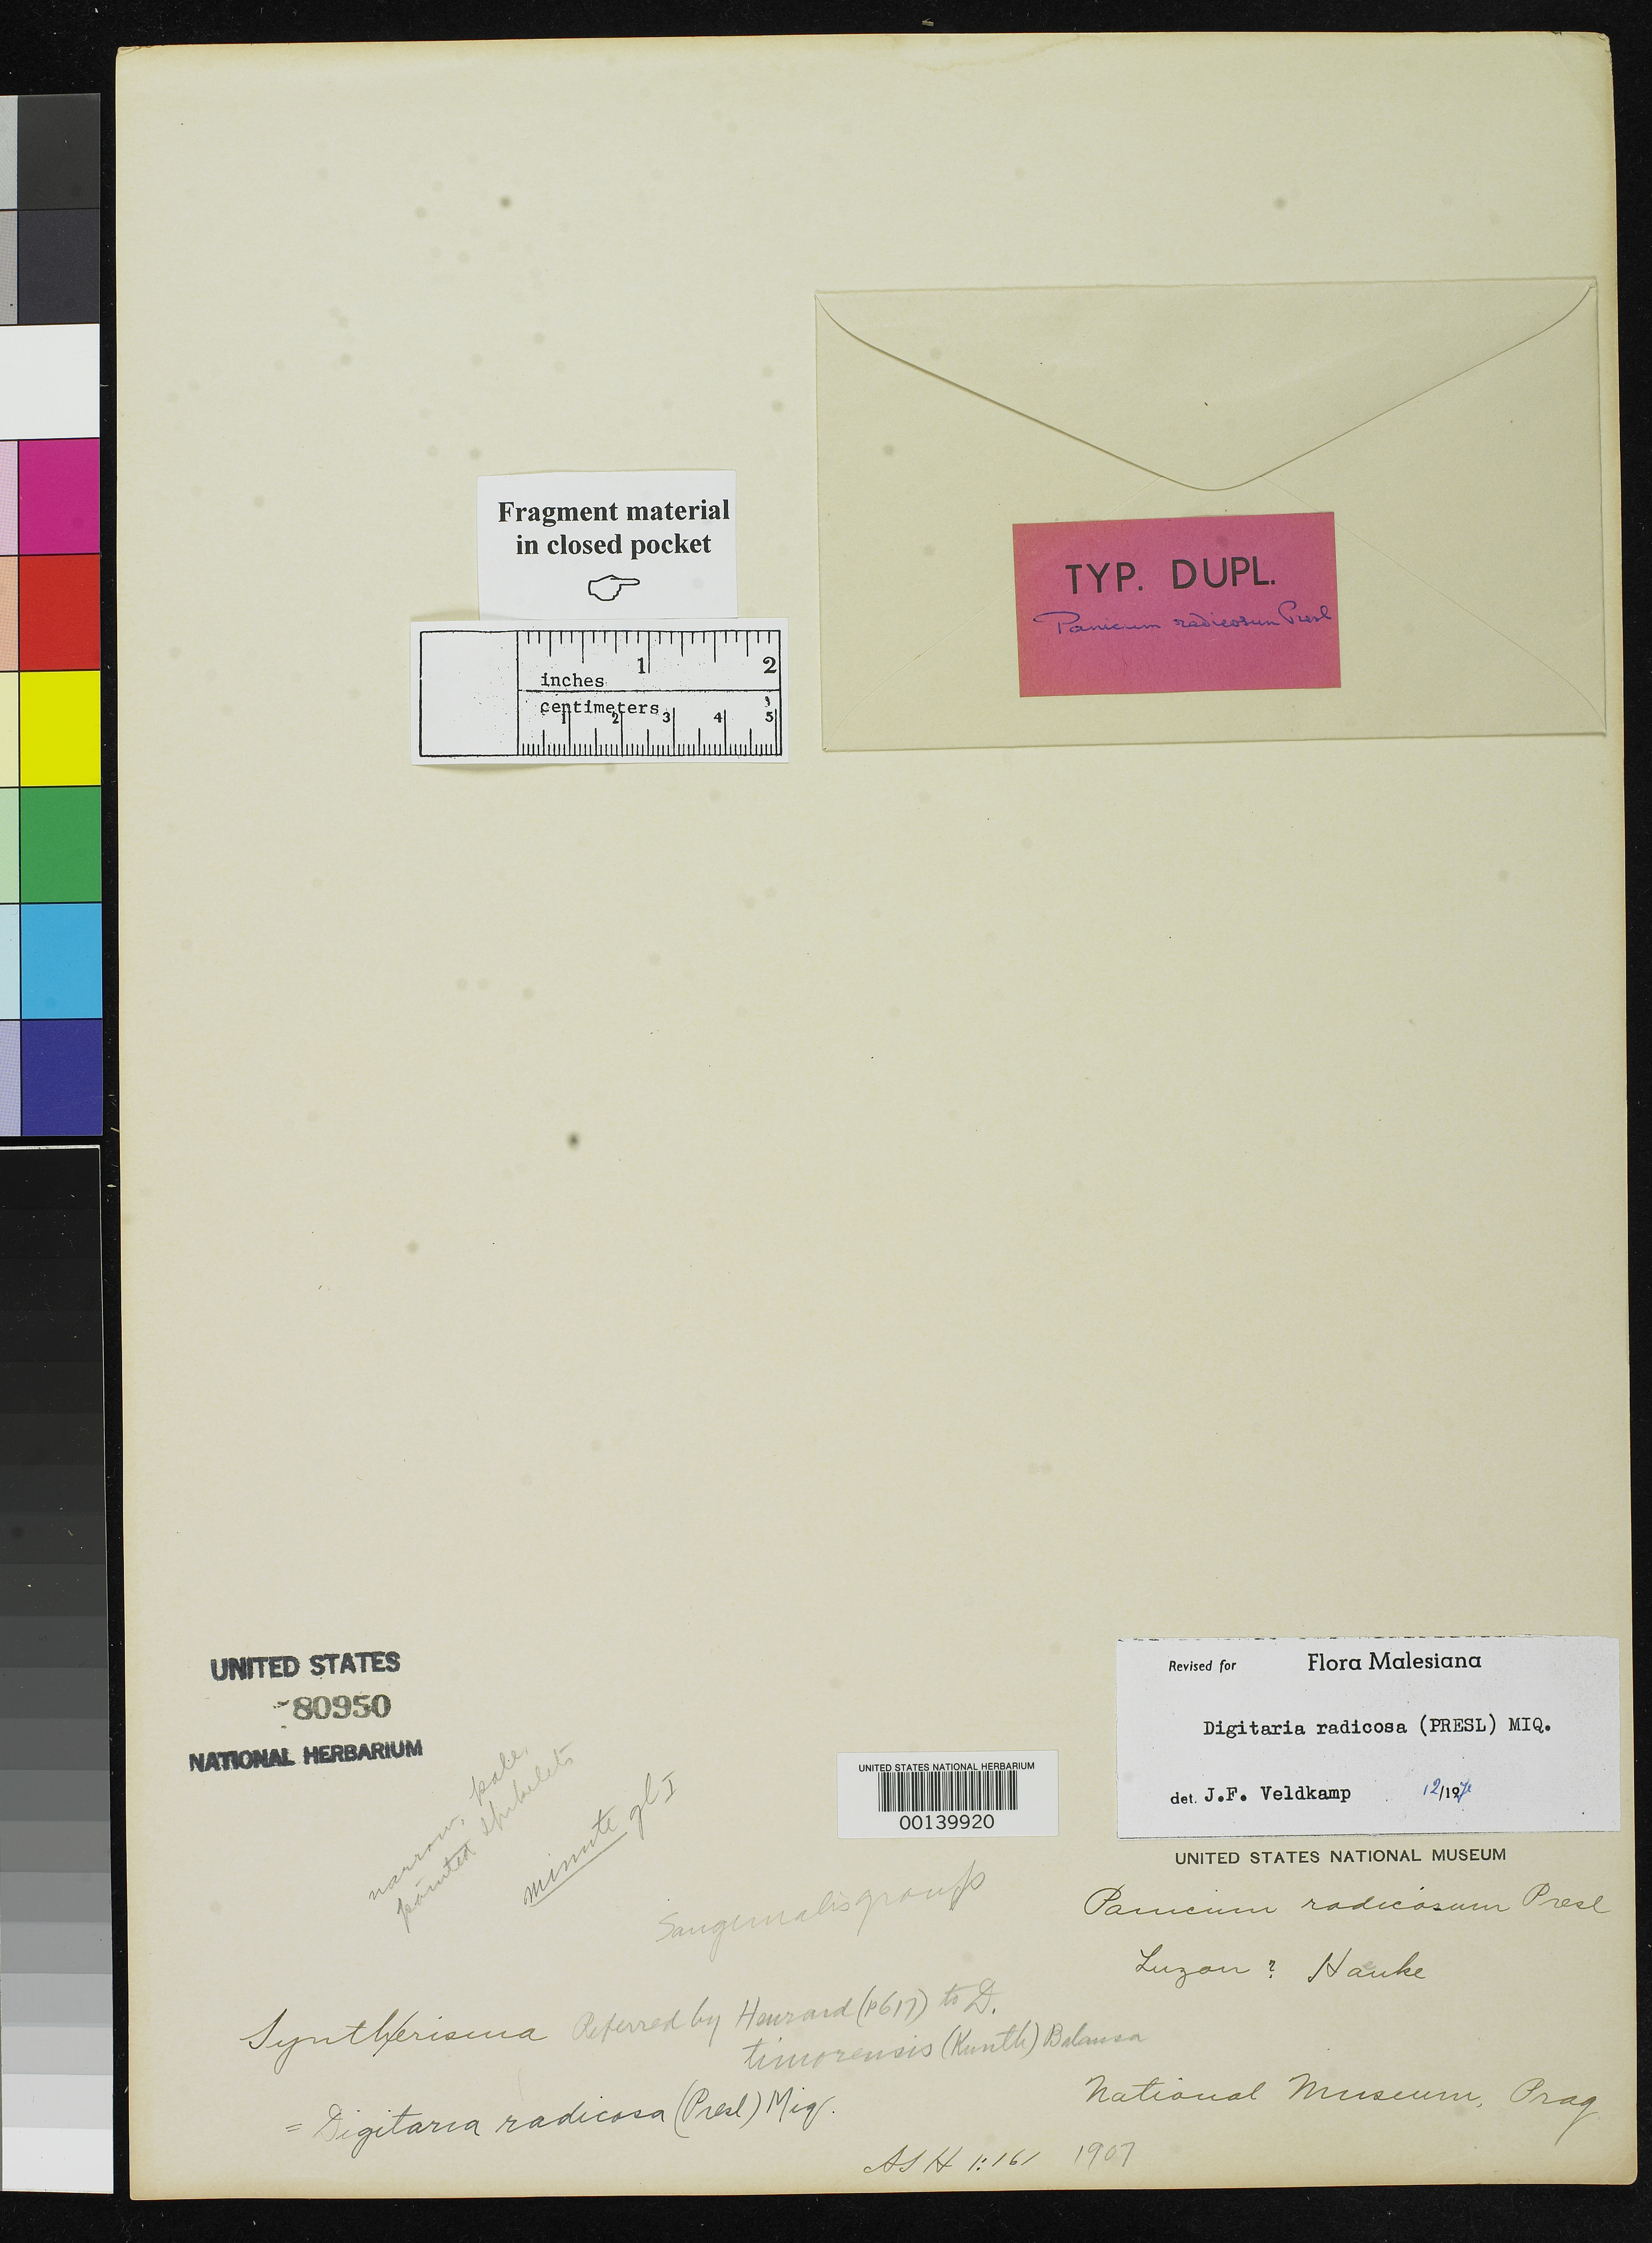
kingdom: Plantae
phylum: Tracheophyta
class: Liliopsida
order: Poales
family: Poaceae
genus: Panicum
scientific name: Panicum radicosum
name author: J. Presl in C. Presl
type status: Type Fragment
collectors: T. P. X. Haenke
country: Philippines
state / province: Bicol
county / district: Sorsogon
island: Luzon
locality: Sorsogon.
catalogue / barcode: US 80950